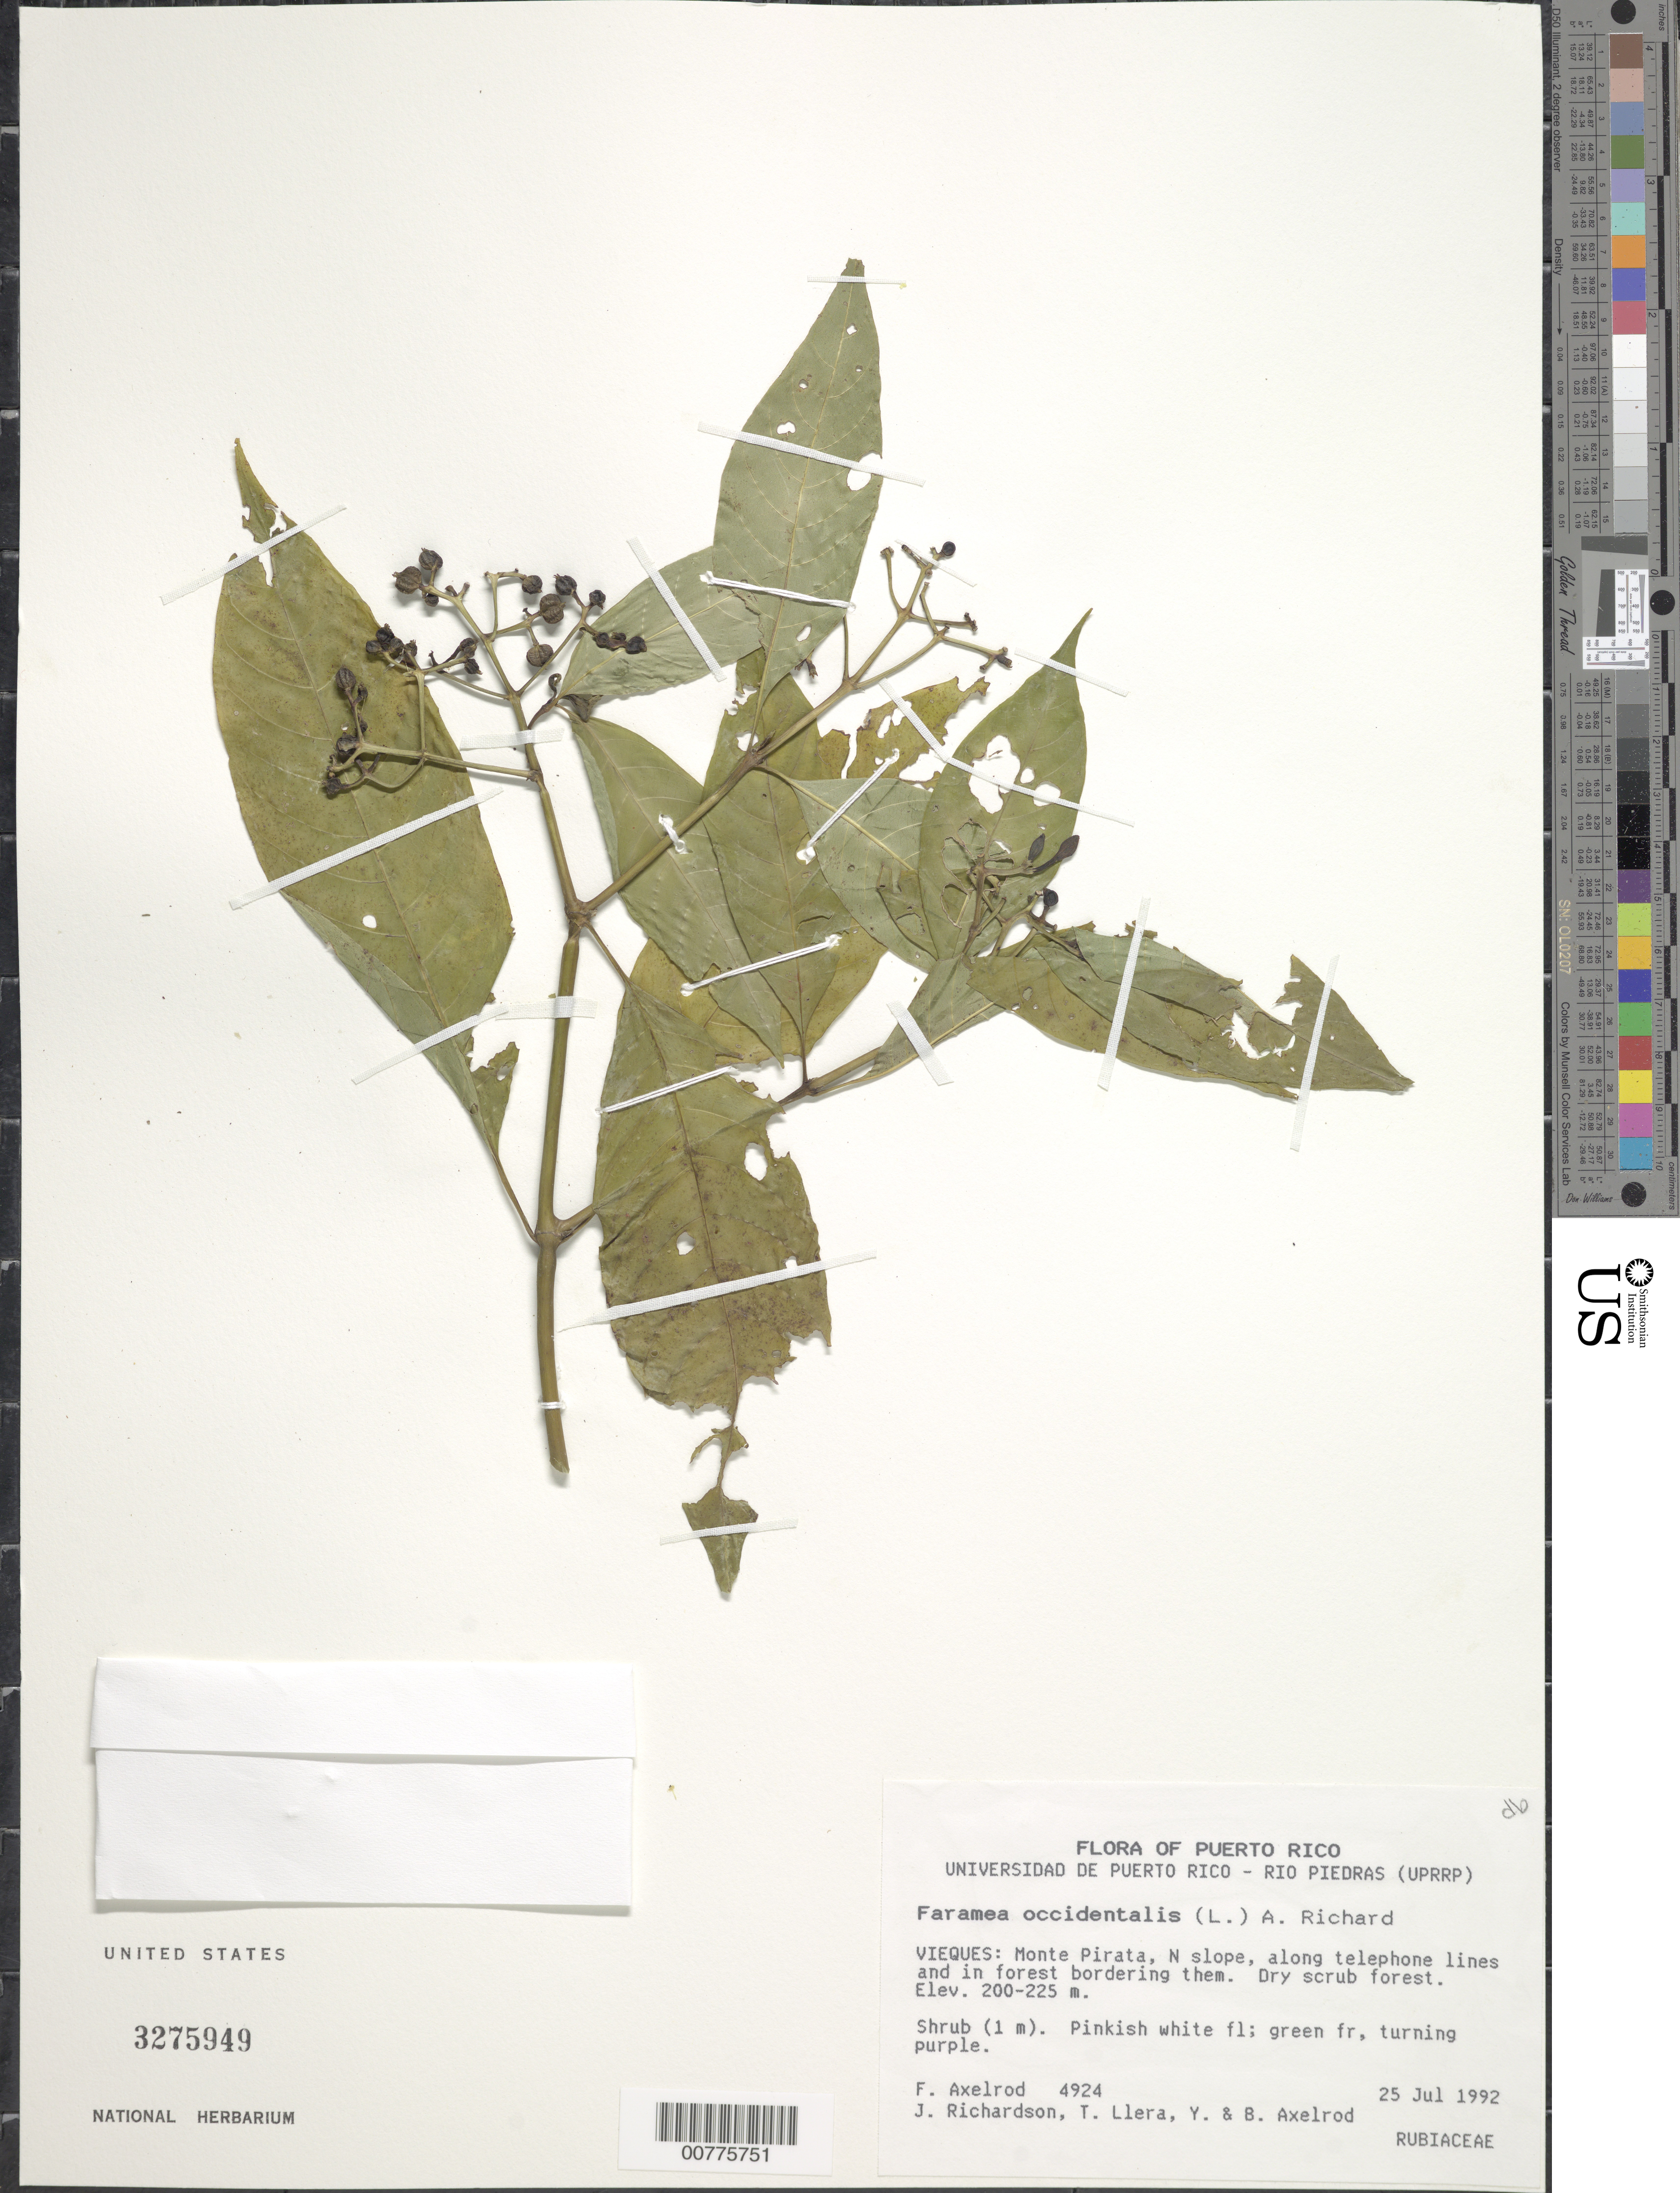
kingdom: Plantae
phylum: Tracheophyta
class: Magnoliopsida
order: Gentianales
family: Rubiaceae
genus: Faramea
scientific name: Faramea occidentalis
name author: (L.) A. Rich.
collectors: F. S. Axelrod, J. Richardson, T. Llera, Y. Axelrod & B. Axelrod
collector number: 4924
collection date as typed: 25 Jul 1992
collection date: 1992-07-25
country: Puerto Rico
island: Vieques I.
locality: Vieques: Monte Pirata, N slope, along telephone lines and in forest bordering them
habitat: Dry scrub forest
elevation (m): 200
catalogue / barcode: US 3275949